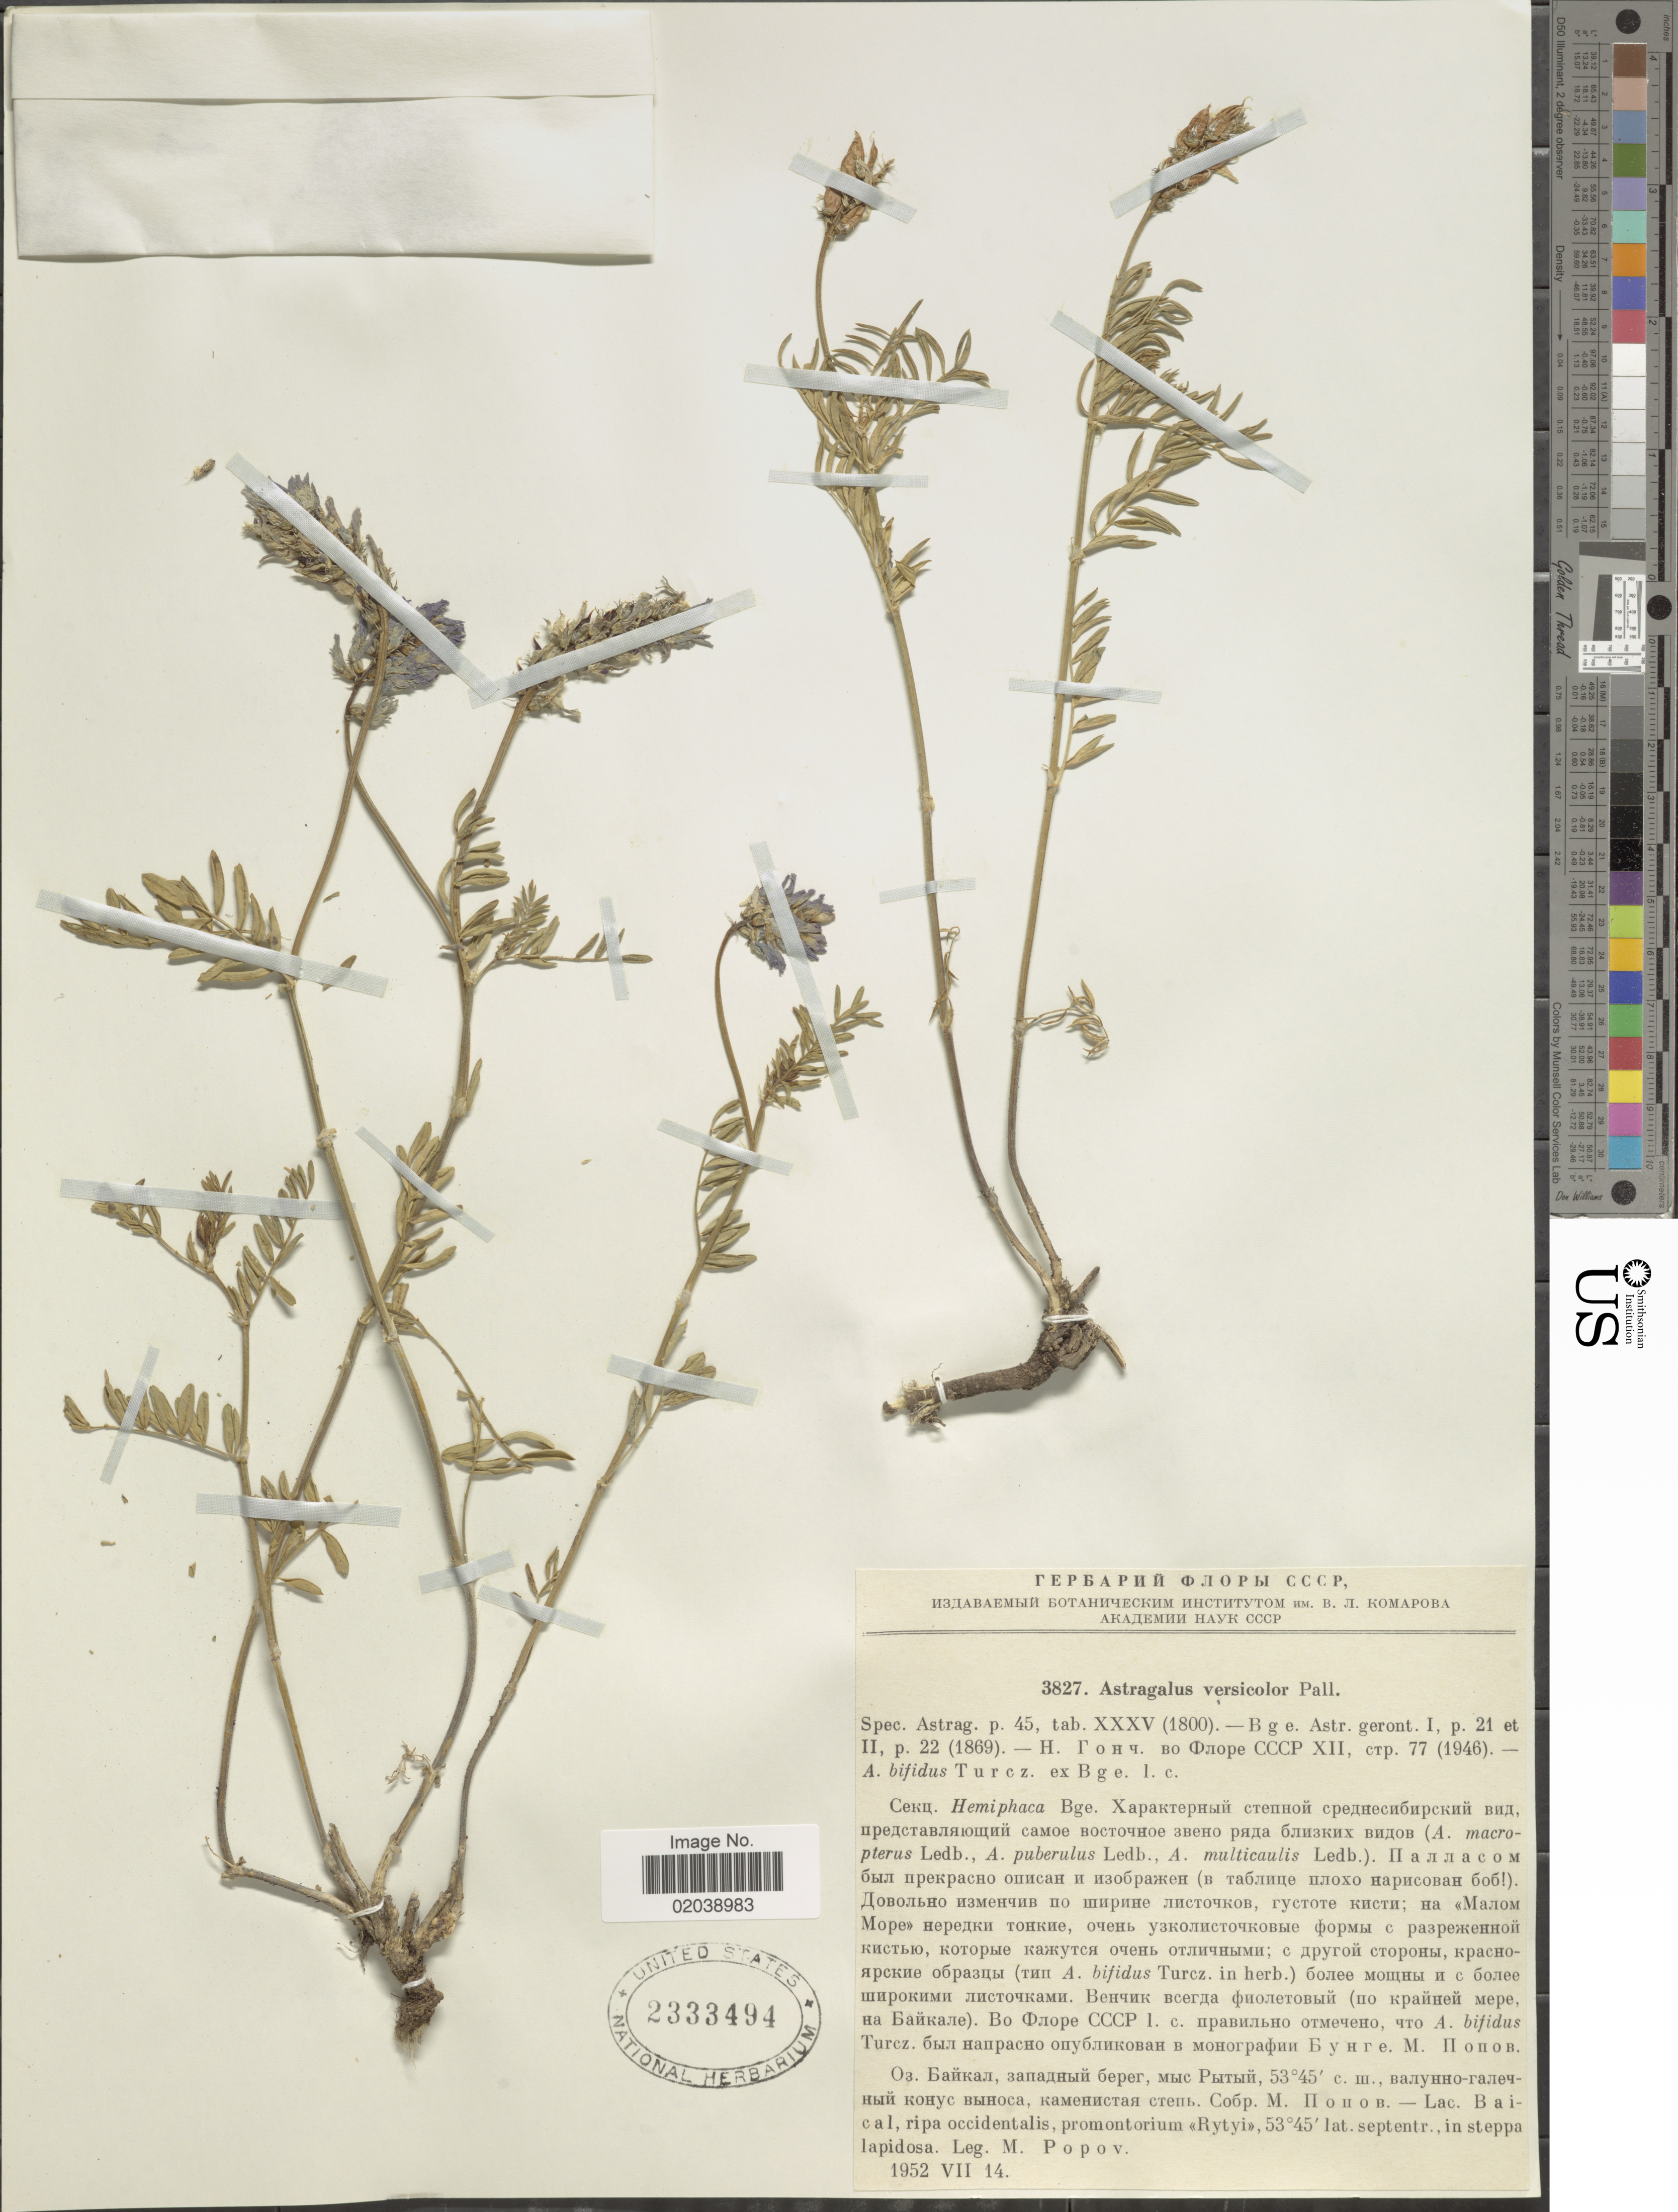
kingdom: Plantae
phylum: Tracheophyta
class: Magnoliopsida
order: Fabales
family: Fabaceae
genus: Astragalus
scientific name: Astragalus versicolor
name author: Pall.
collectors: M. Popov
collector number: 3827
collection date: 1952-07-14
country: Russian Federation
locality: Baical, ripa occiddentalis, promontorium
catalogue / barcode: US 2333494